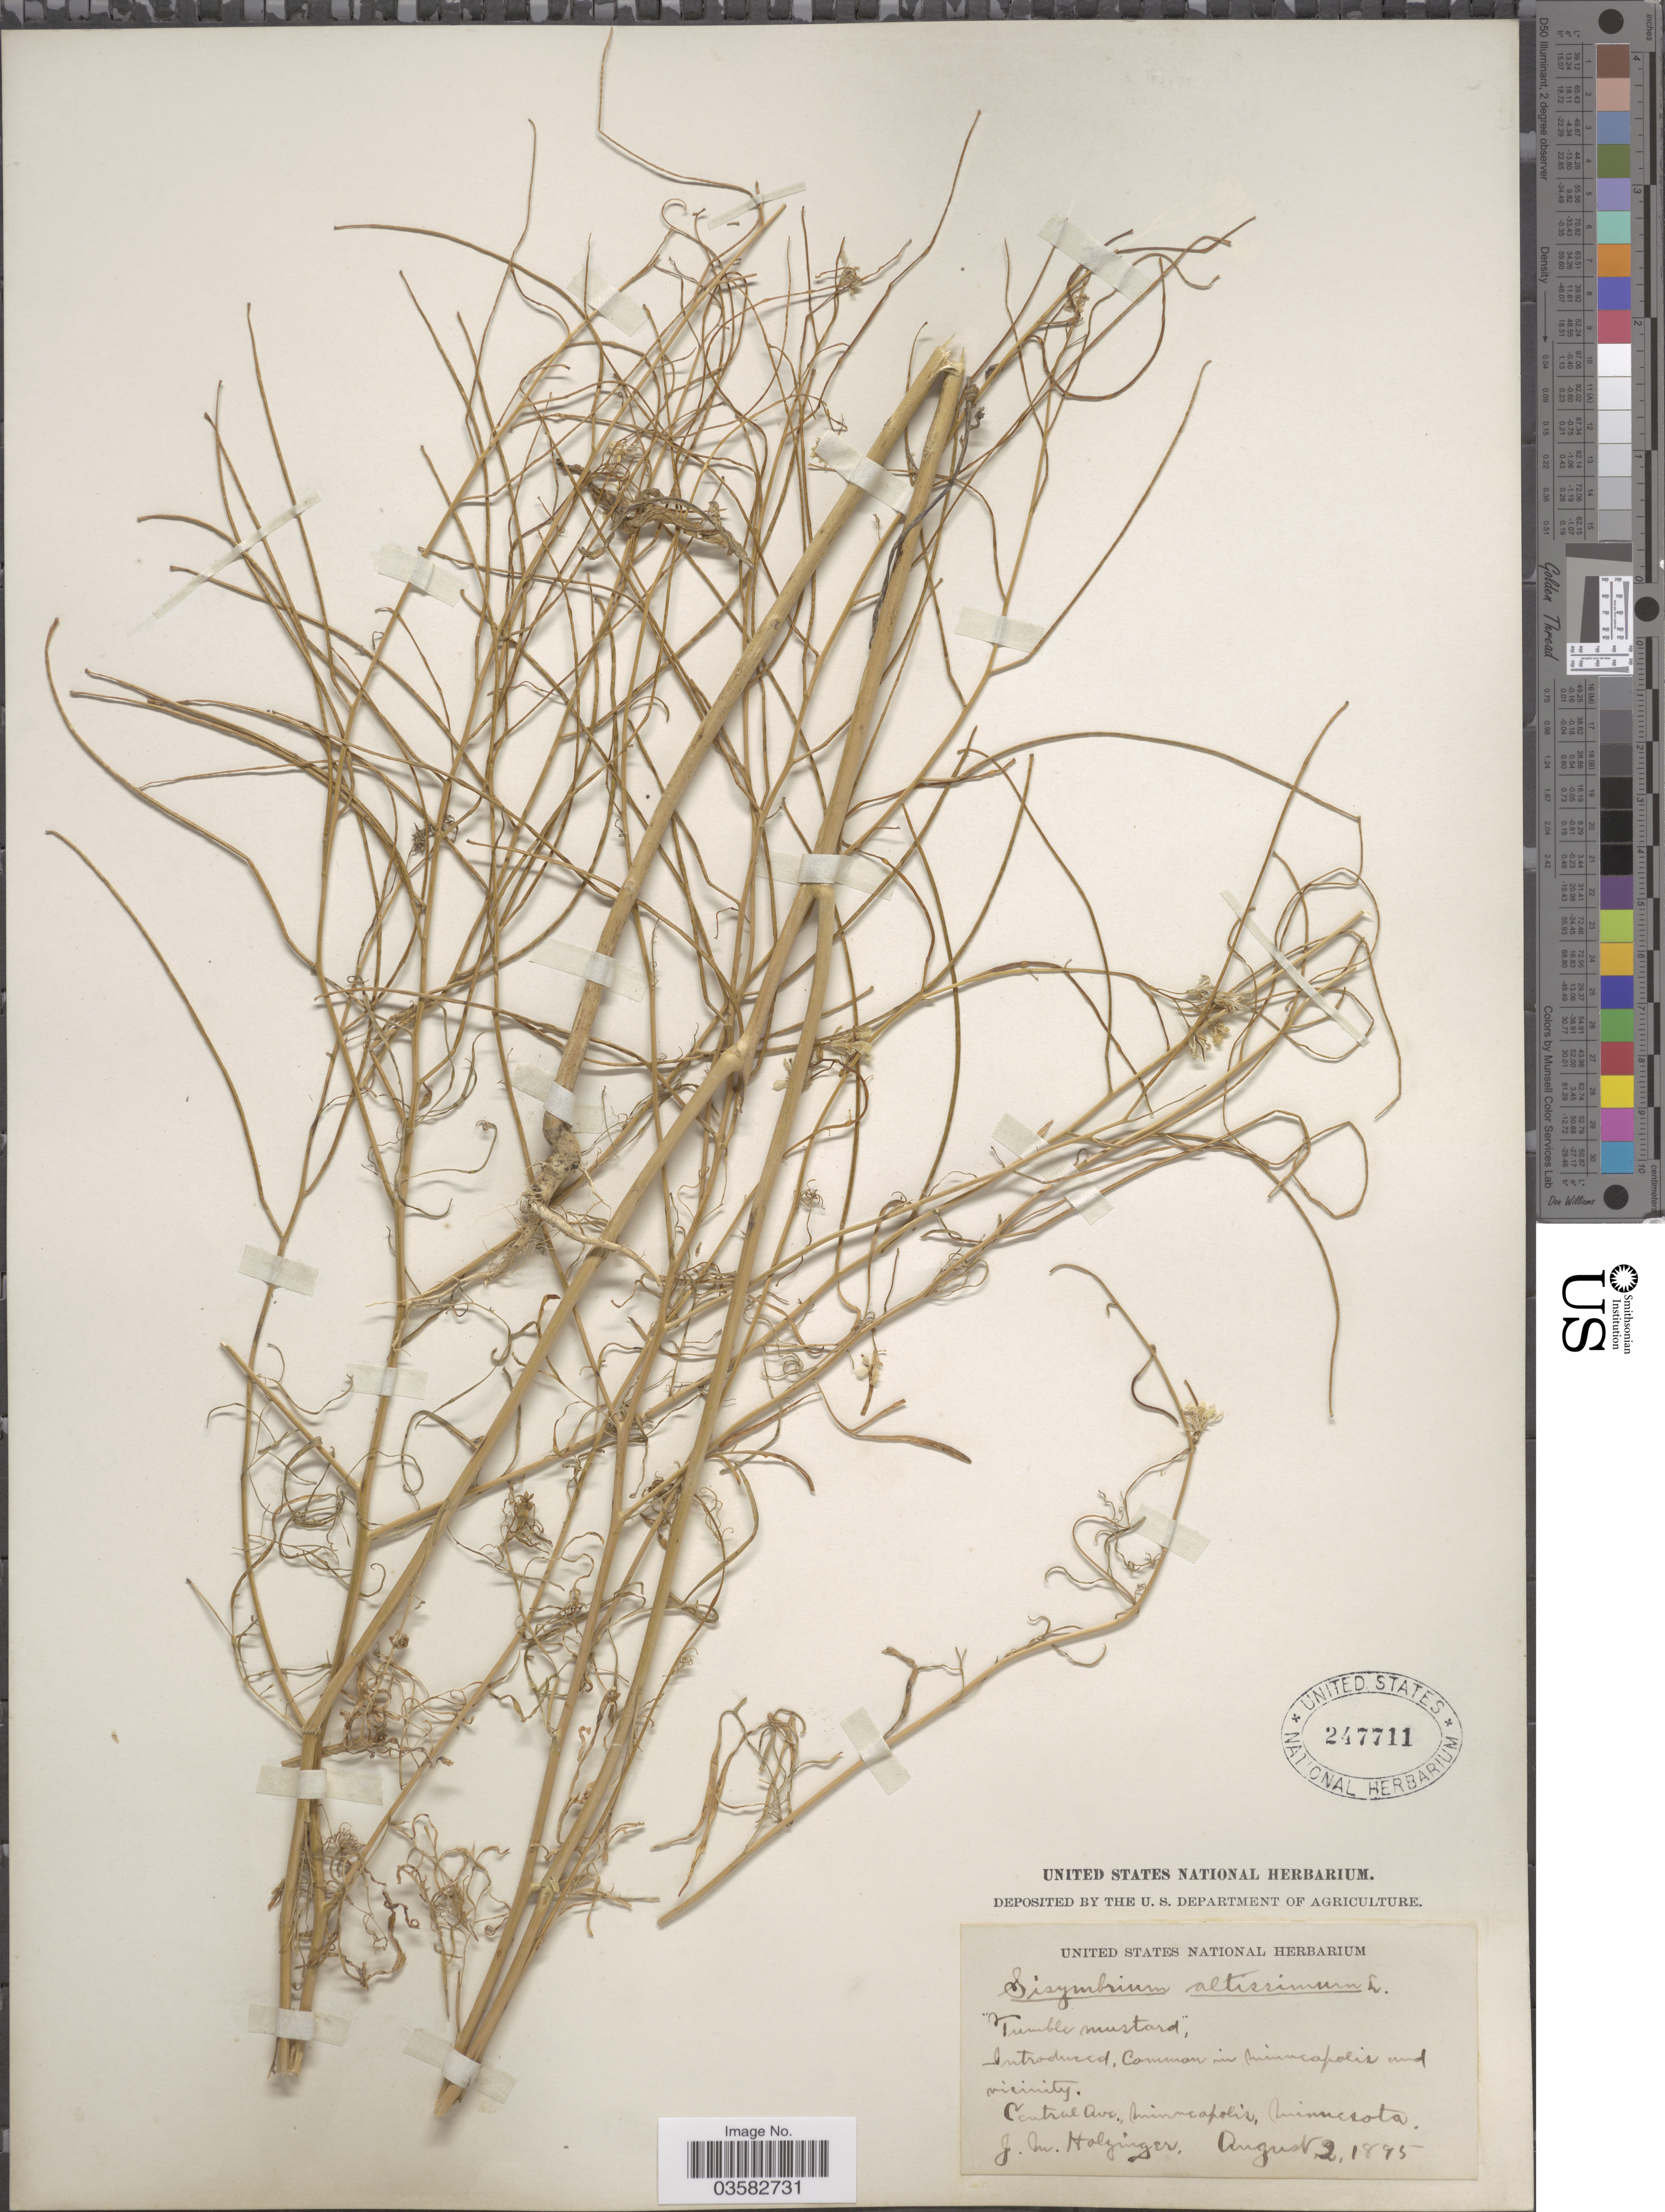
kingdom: Plantae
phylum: Tracheophyta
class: Magnoliopsida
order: Brassicales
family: Brassicaceae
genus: Sisymbrium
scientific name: Sisymbrium altissimum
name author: L.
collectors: J. M. Holzinger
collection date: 1895-08-02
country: United States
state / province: Minnesota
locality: Common in Minneapolis and vicinity. Central Ave., Minneapolis.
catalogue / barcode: US 247711